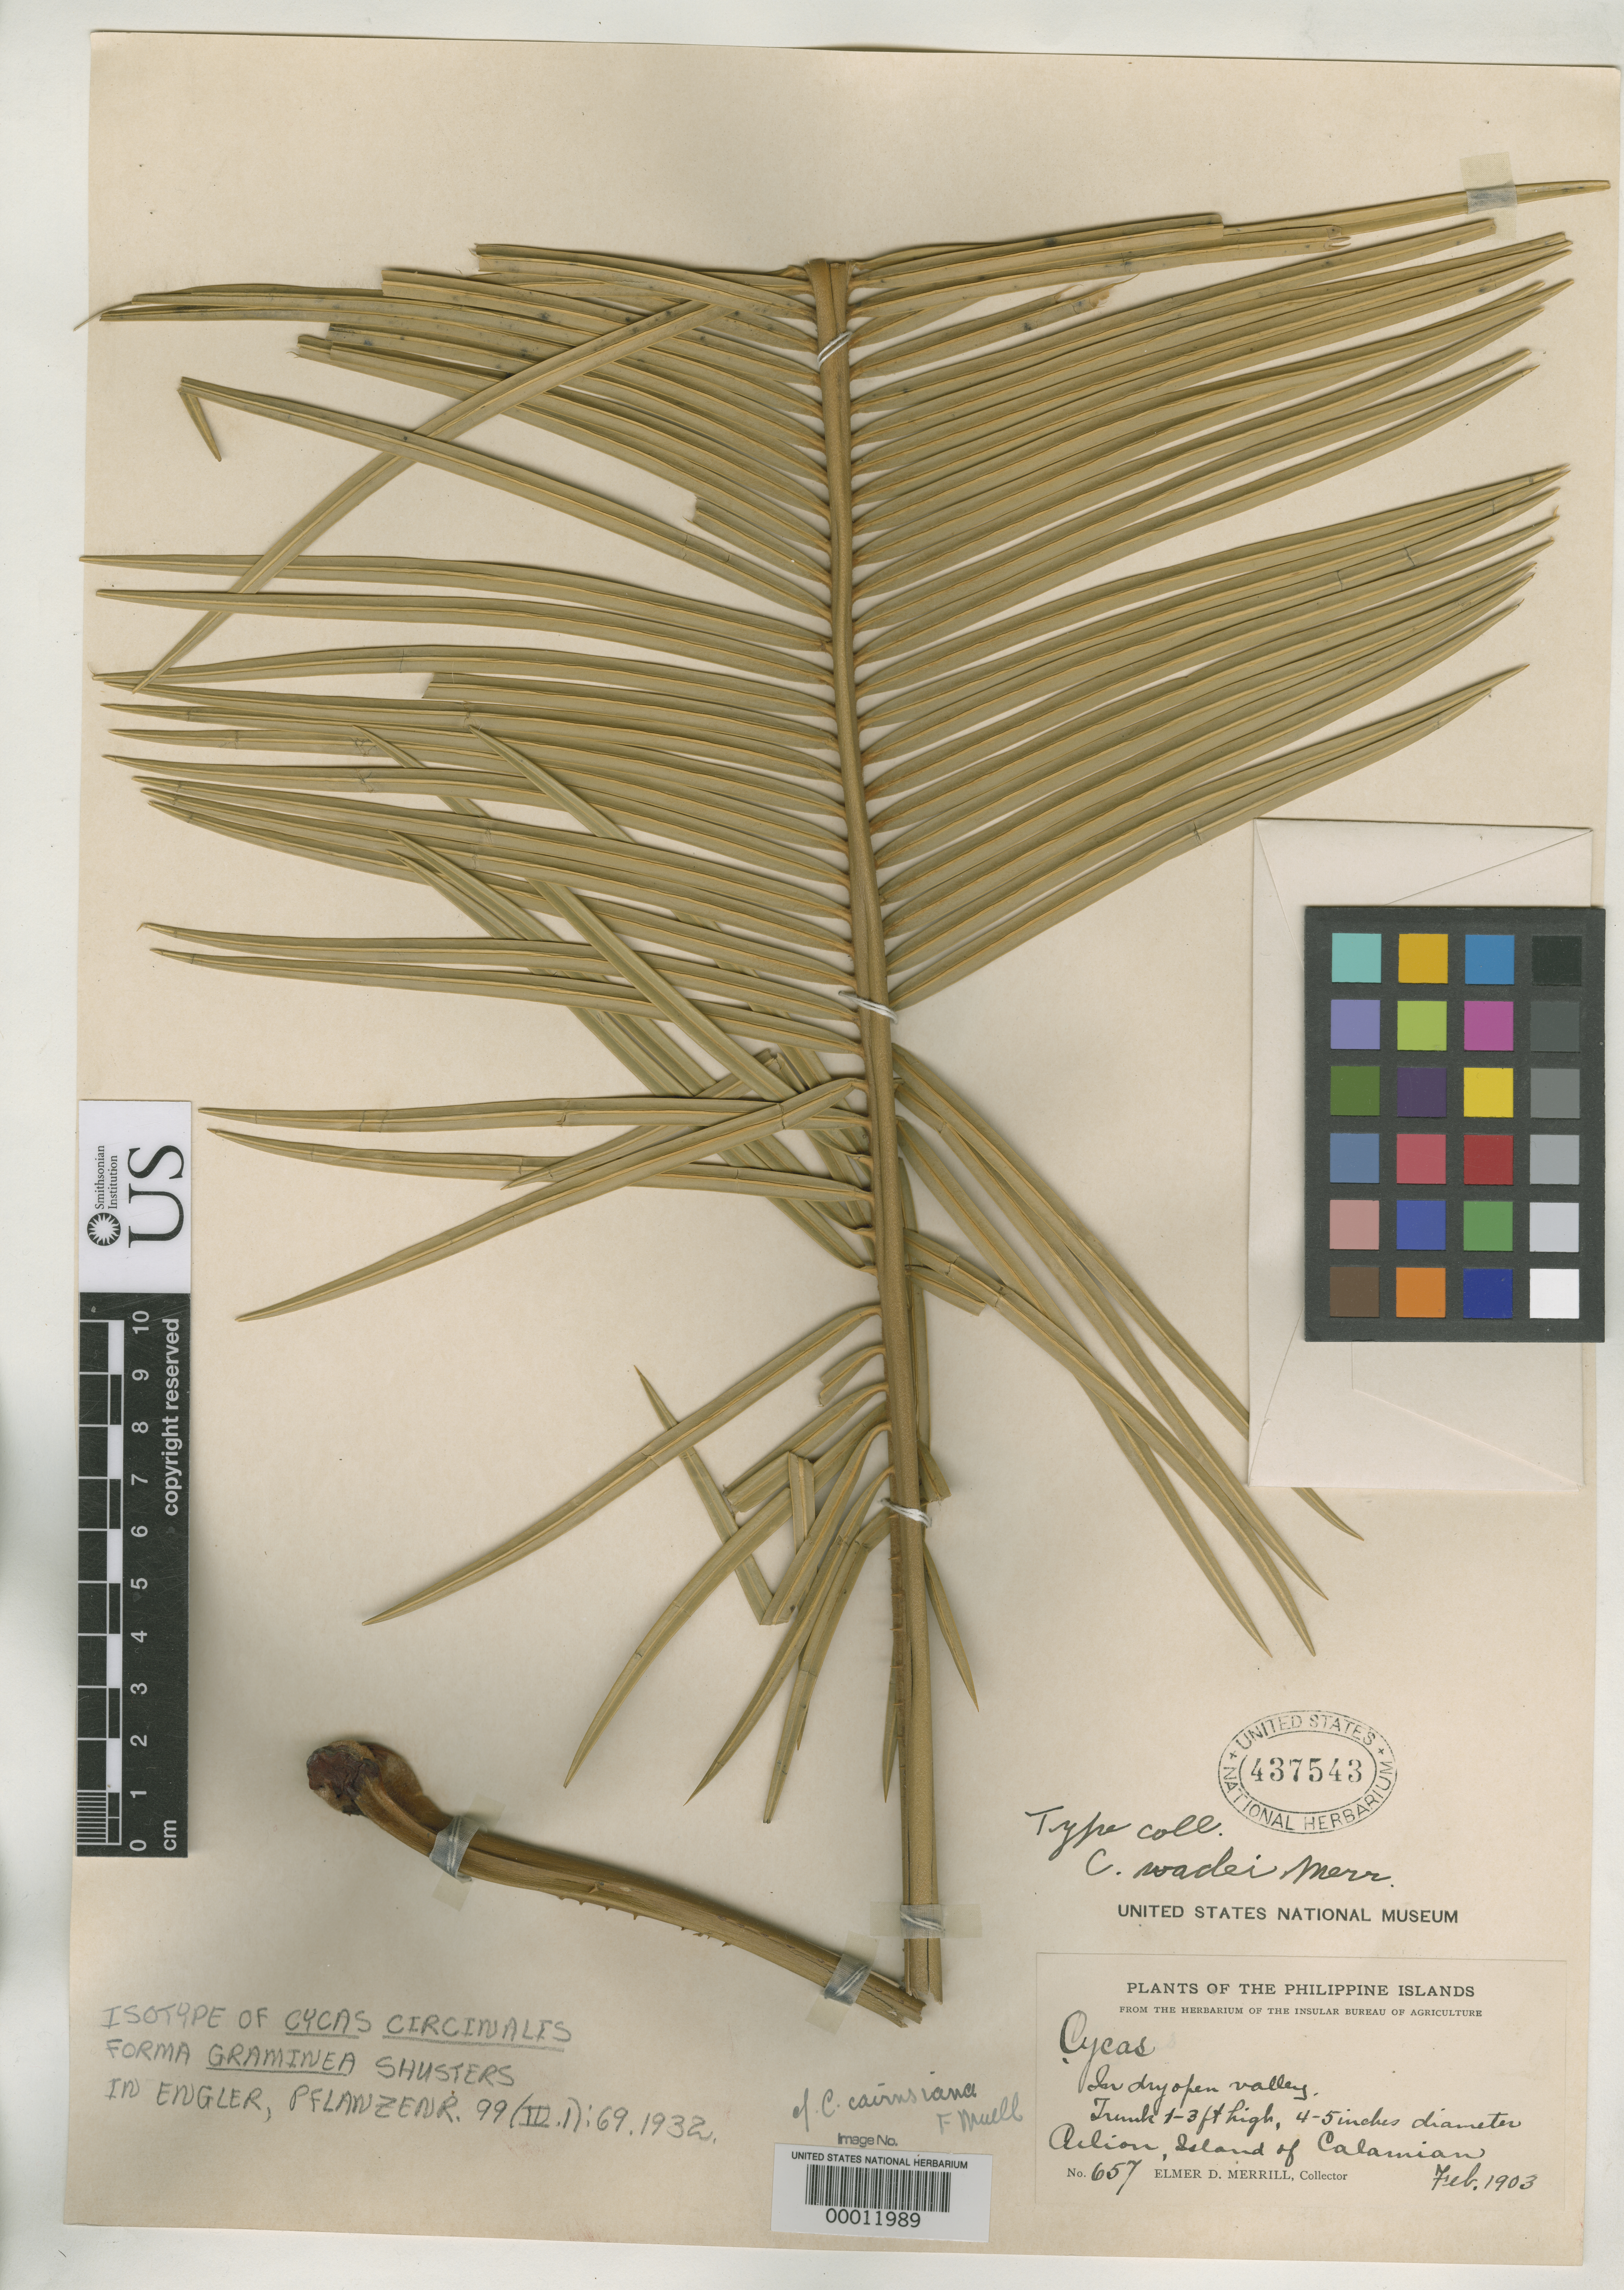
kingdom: Plantae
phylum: Tracheophyta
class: Cycadopsida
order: Cycadales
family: Cycadaceae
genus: Cycas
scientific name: Cycas circinalis f. graminea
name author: J. Schust. in Engl.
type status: Isotype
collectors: E. D. Merrill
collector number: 657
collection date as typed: Feb 1903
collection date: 1903-02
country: Philippines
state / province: Mimaropa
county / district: Palawan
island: Culion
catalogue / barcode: US 437543